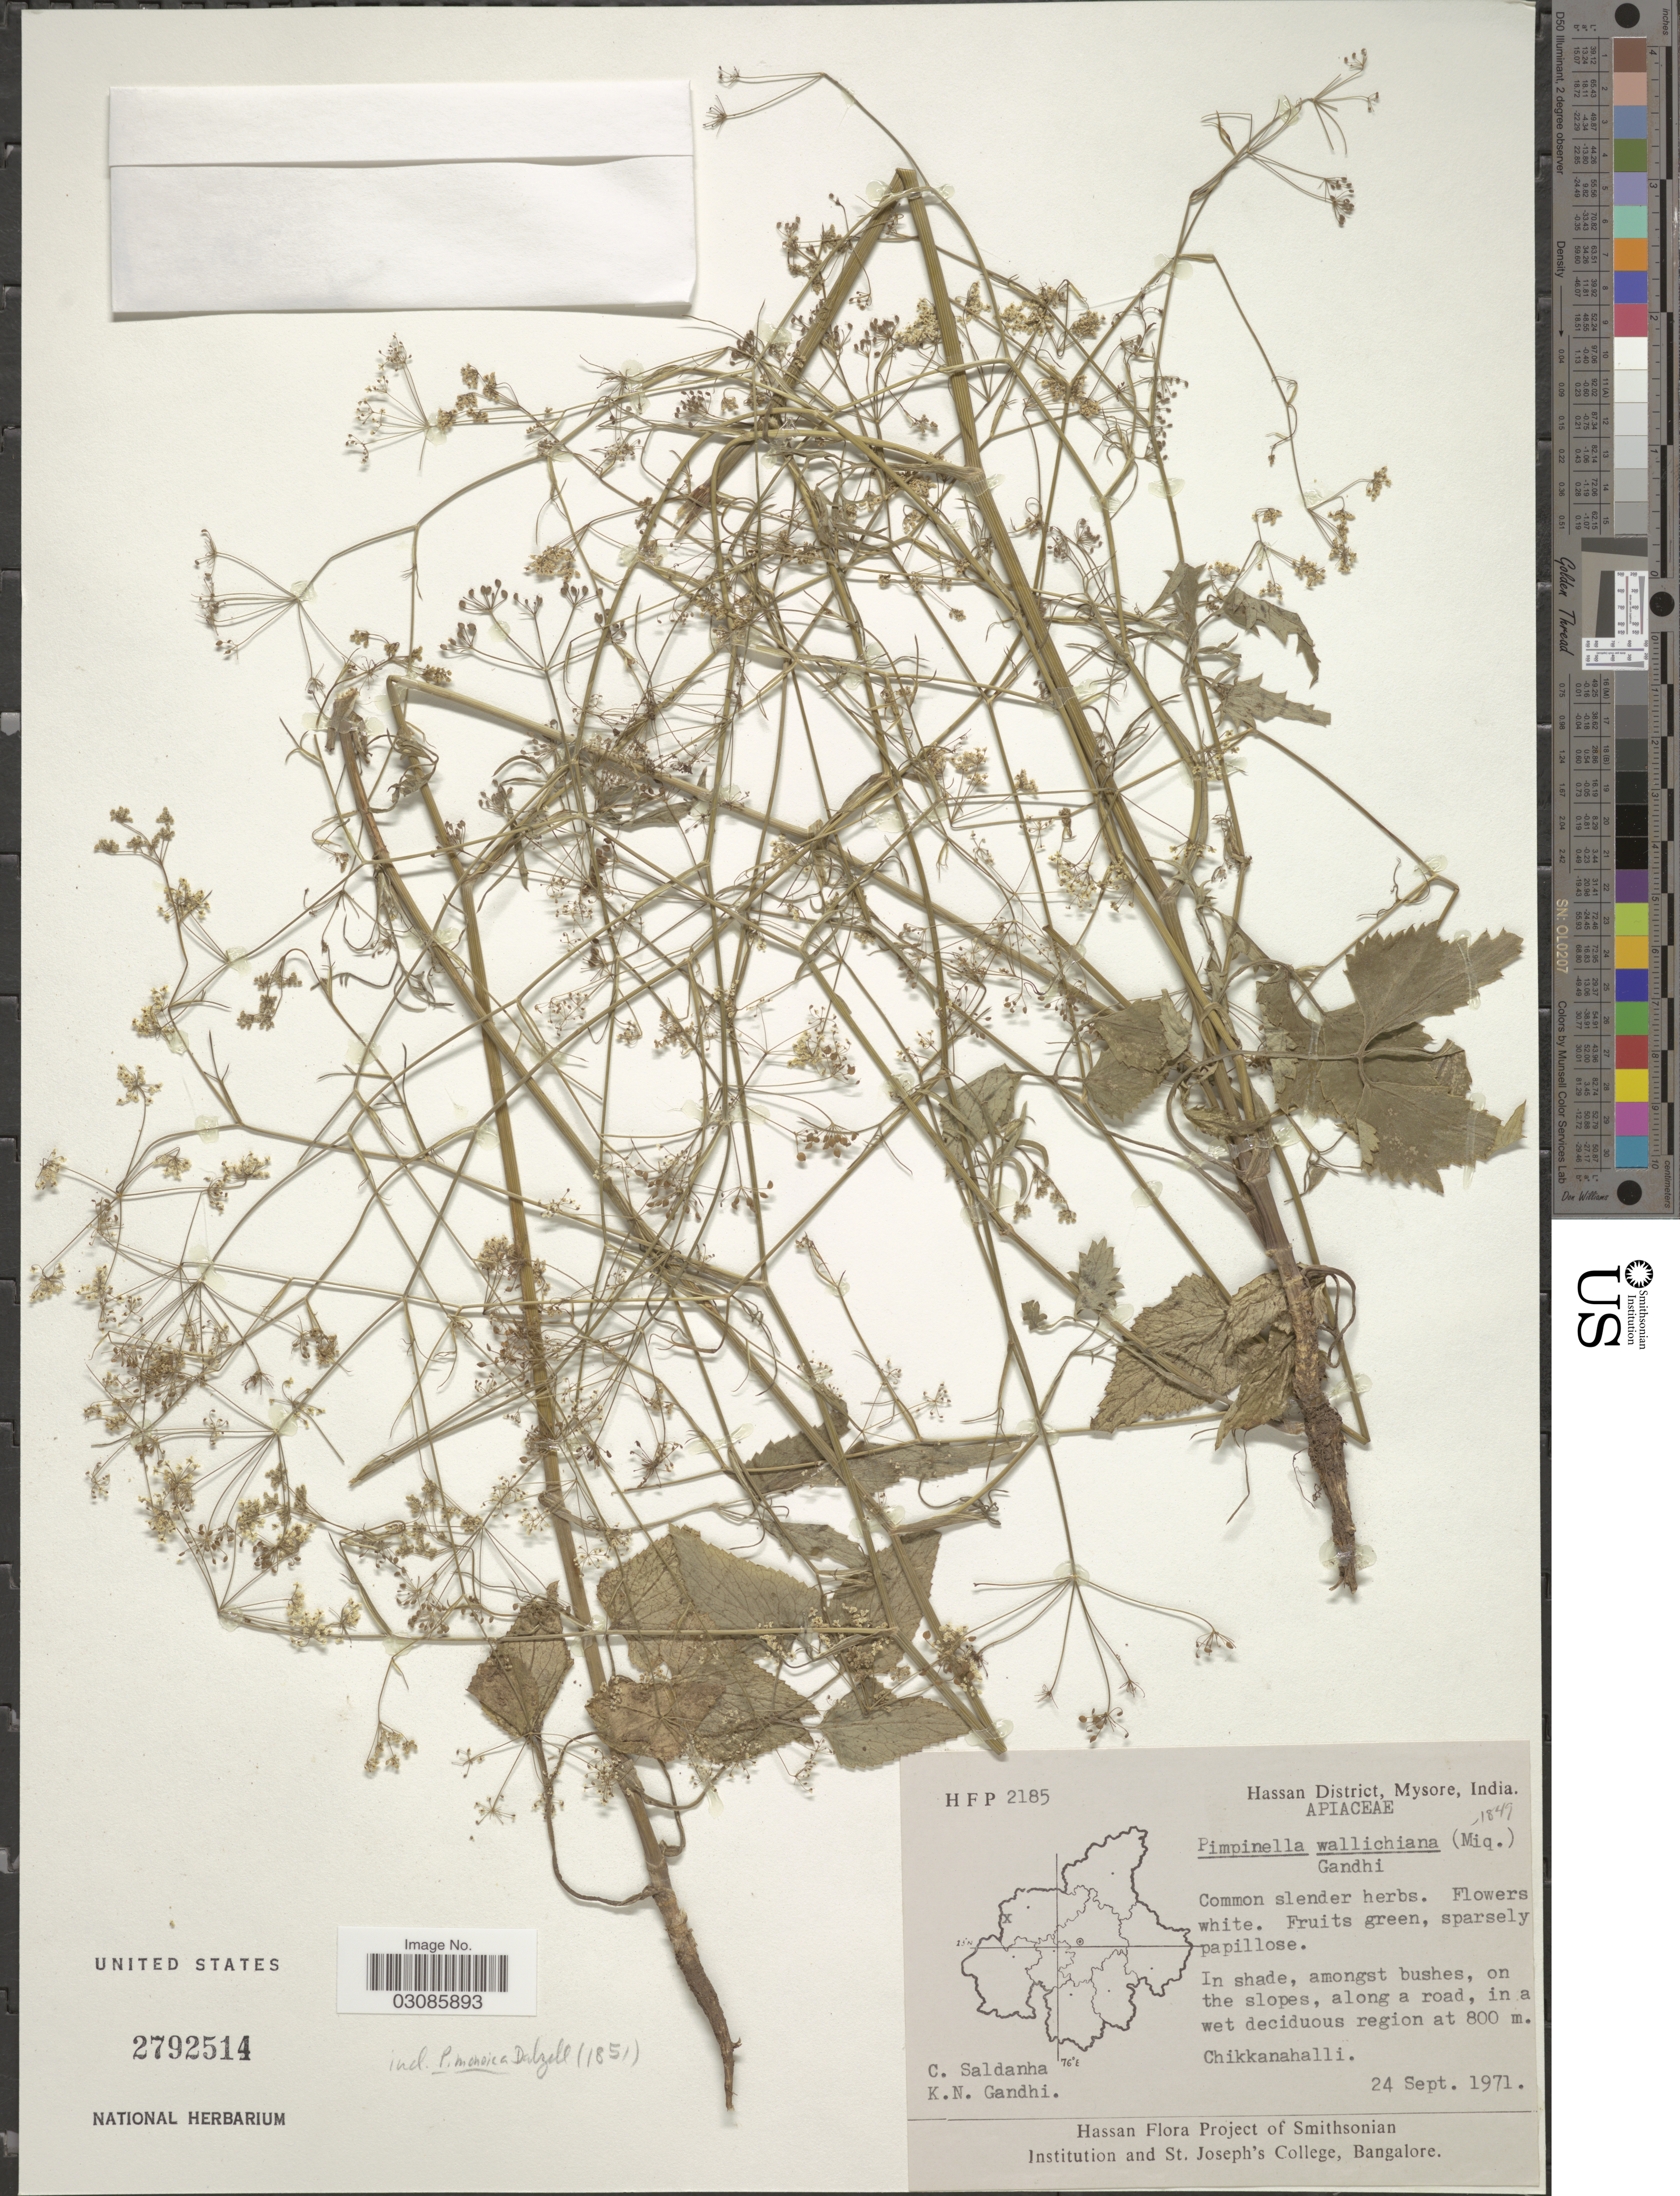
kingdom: Plantae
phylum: Tracheophyta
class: Magnoliopsida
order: Apiales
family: Apiaceae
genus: Pimpinella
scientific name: Pimpinella wallichiana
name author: (Miq.) Gandhi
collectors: C. Saldanha & K. N. Gandhi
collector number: HFP2185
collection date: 1971-09-24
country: India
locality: Hassan District, Mysore, Chikkanahalli.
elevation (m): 800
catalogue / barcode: US 2792514